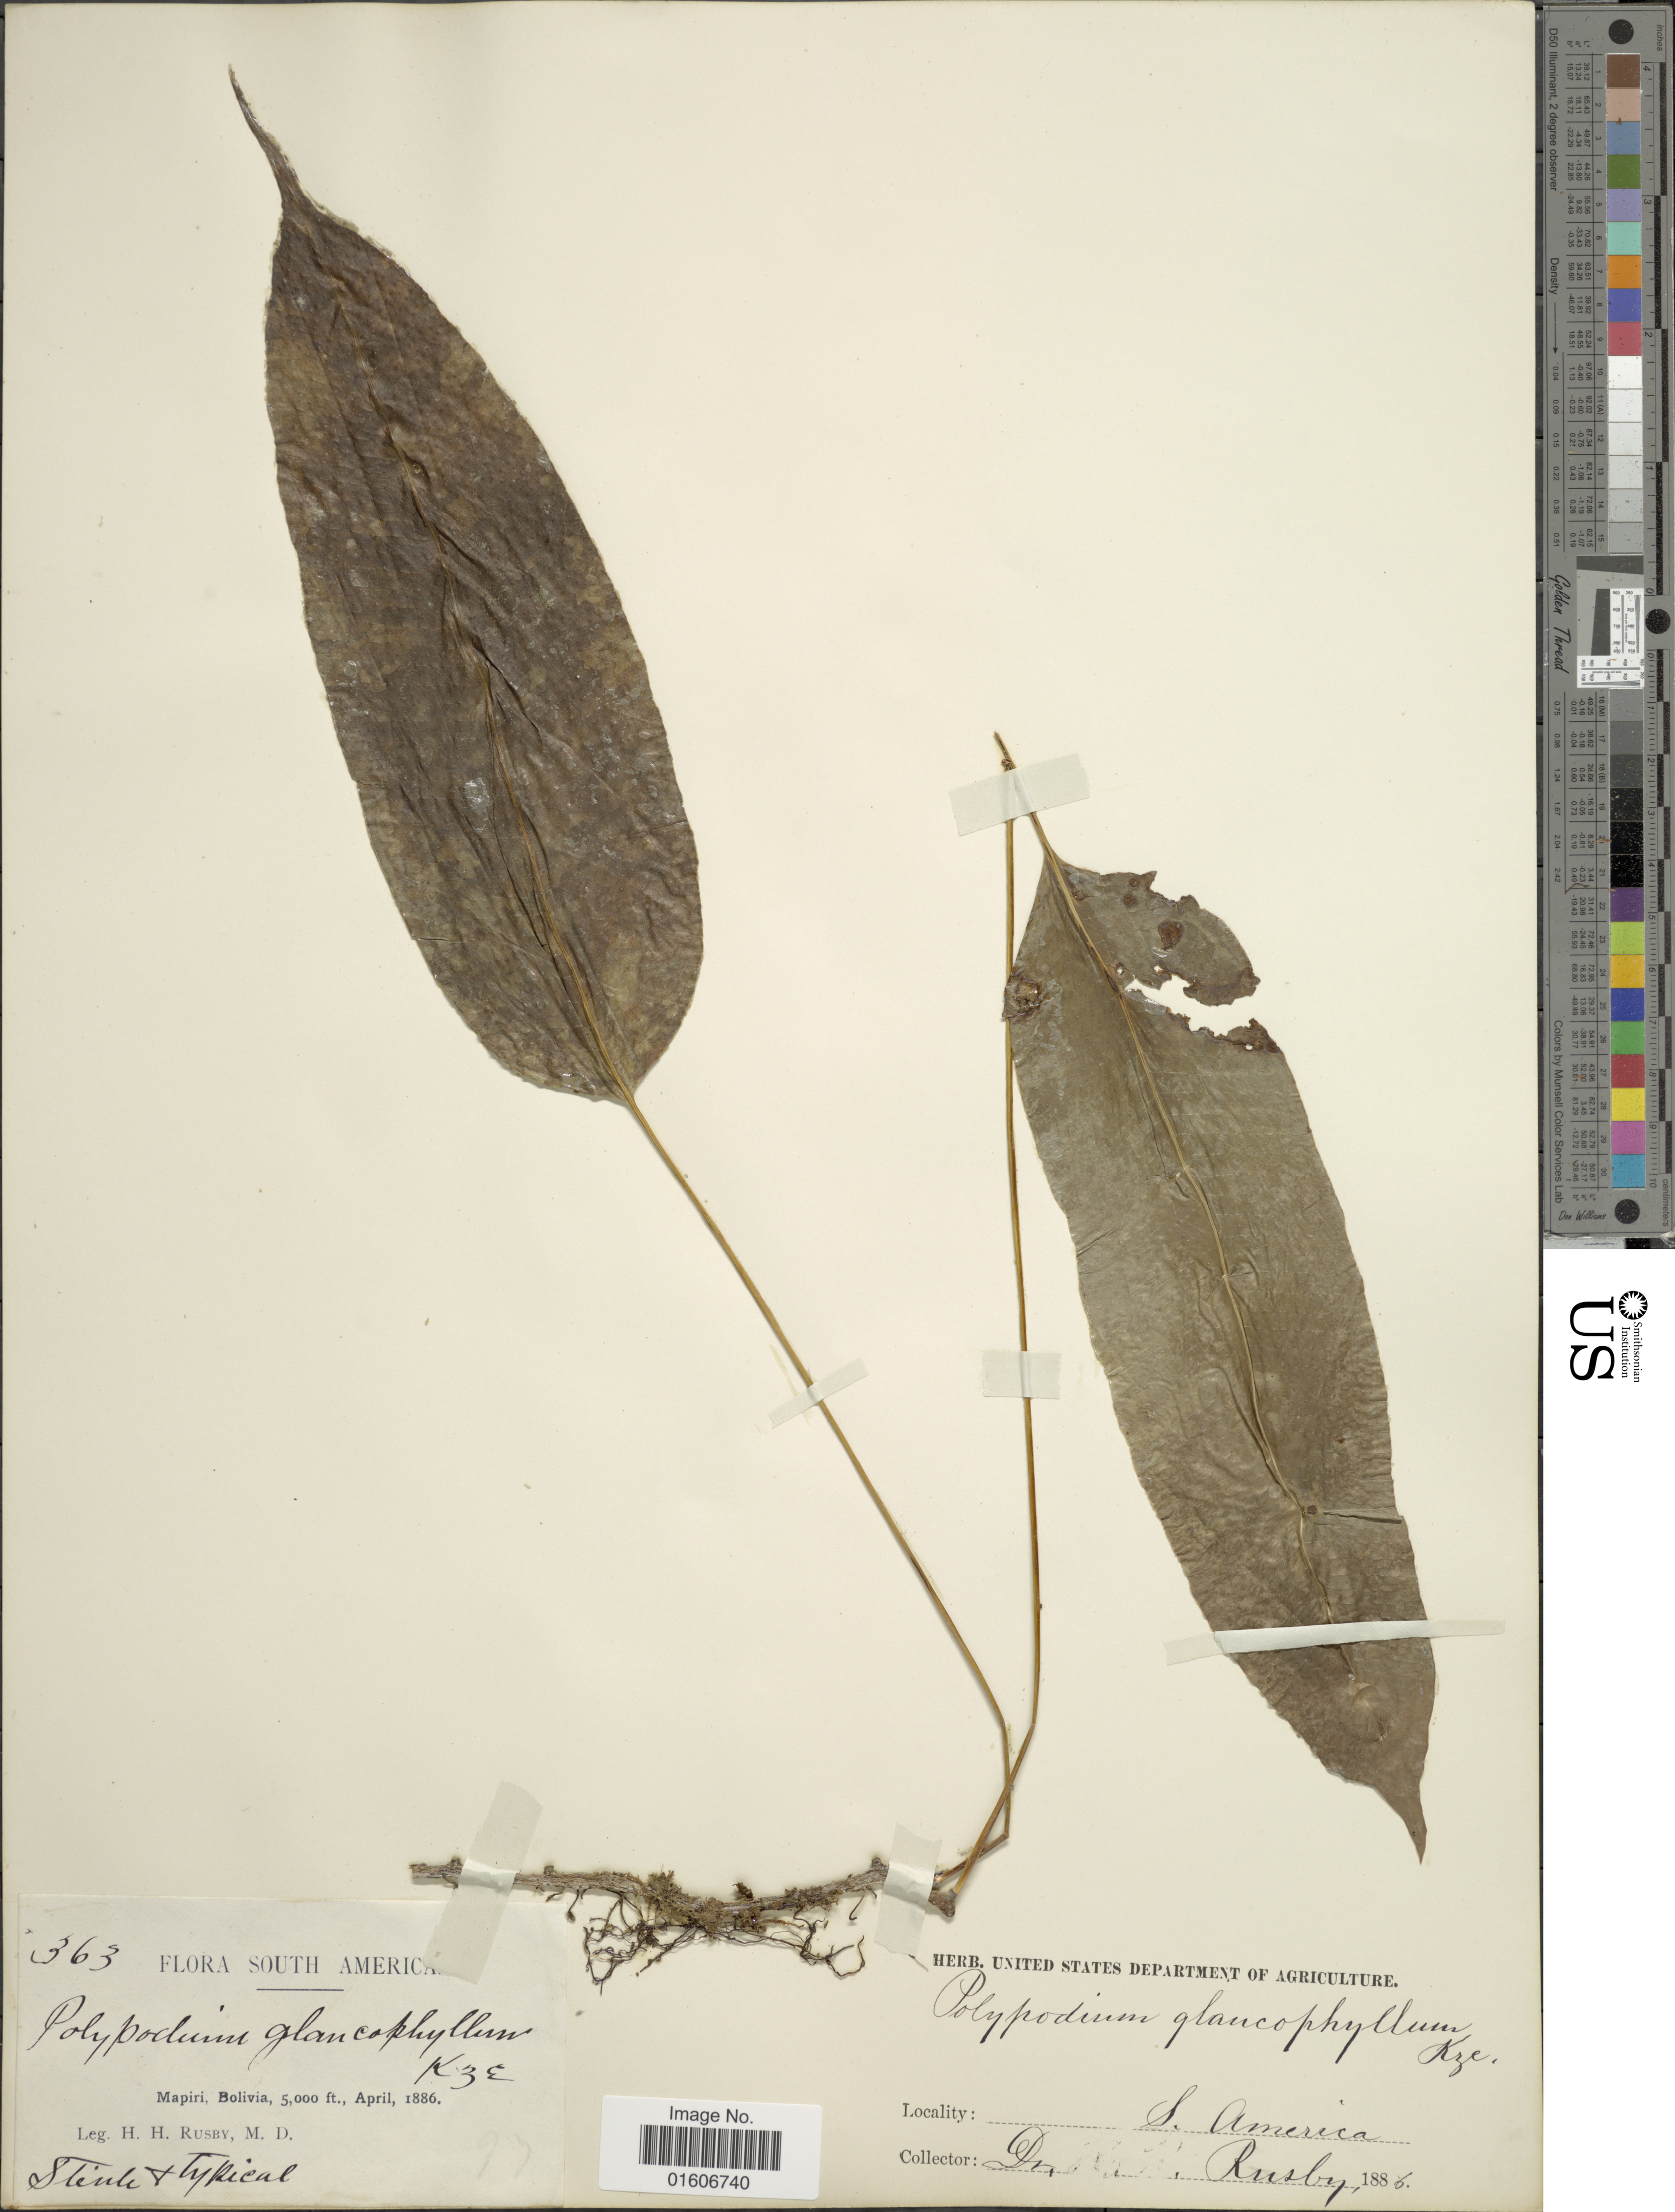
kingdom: Plantae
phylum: Tracheophyta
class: Polypodiopsida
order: Polypodiales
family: Polypodiaceae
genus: Serpocaulon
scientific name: Serpocaulon levigatum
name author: (Cav.) A.R. Sm.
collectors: H. H. Rusby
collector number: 363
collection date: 1886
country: Bolivia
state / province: La Páz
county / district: Larecaja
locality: Mapiri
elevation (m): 1524